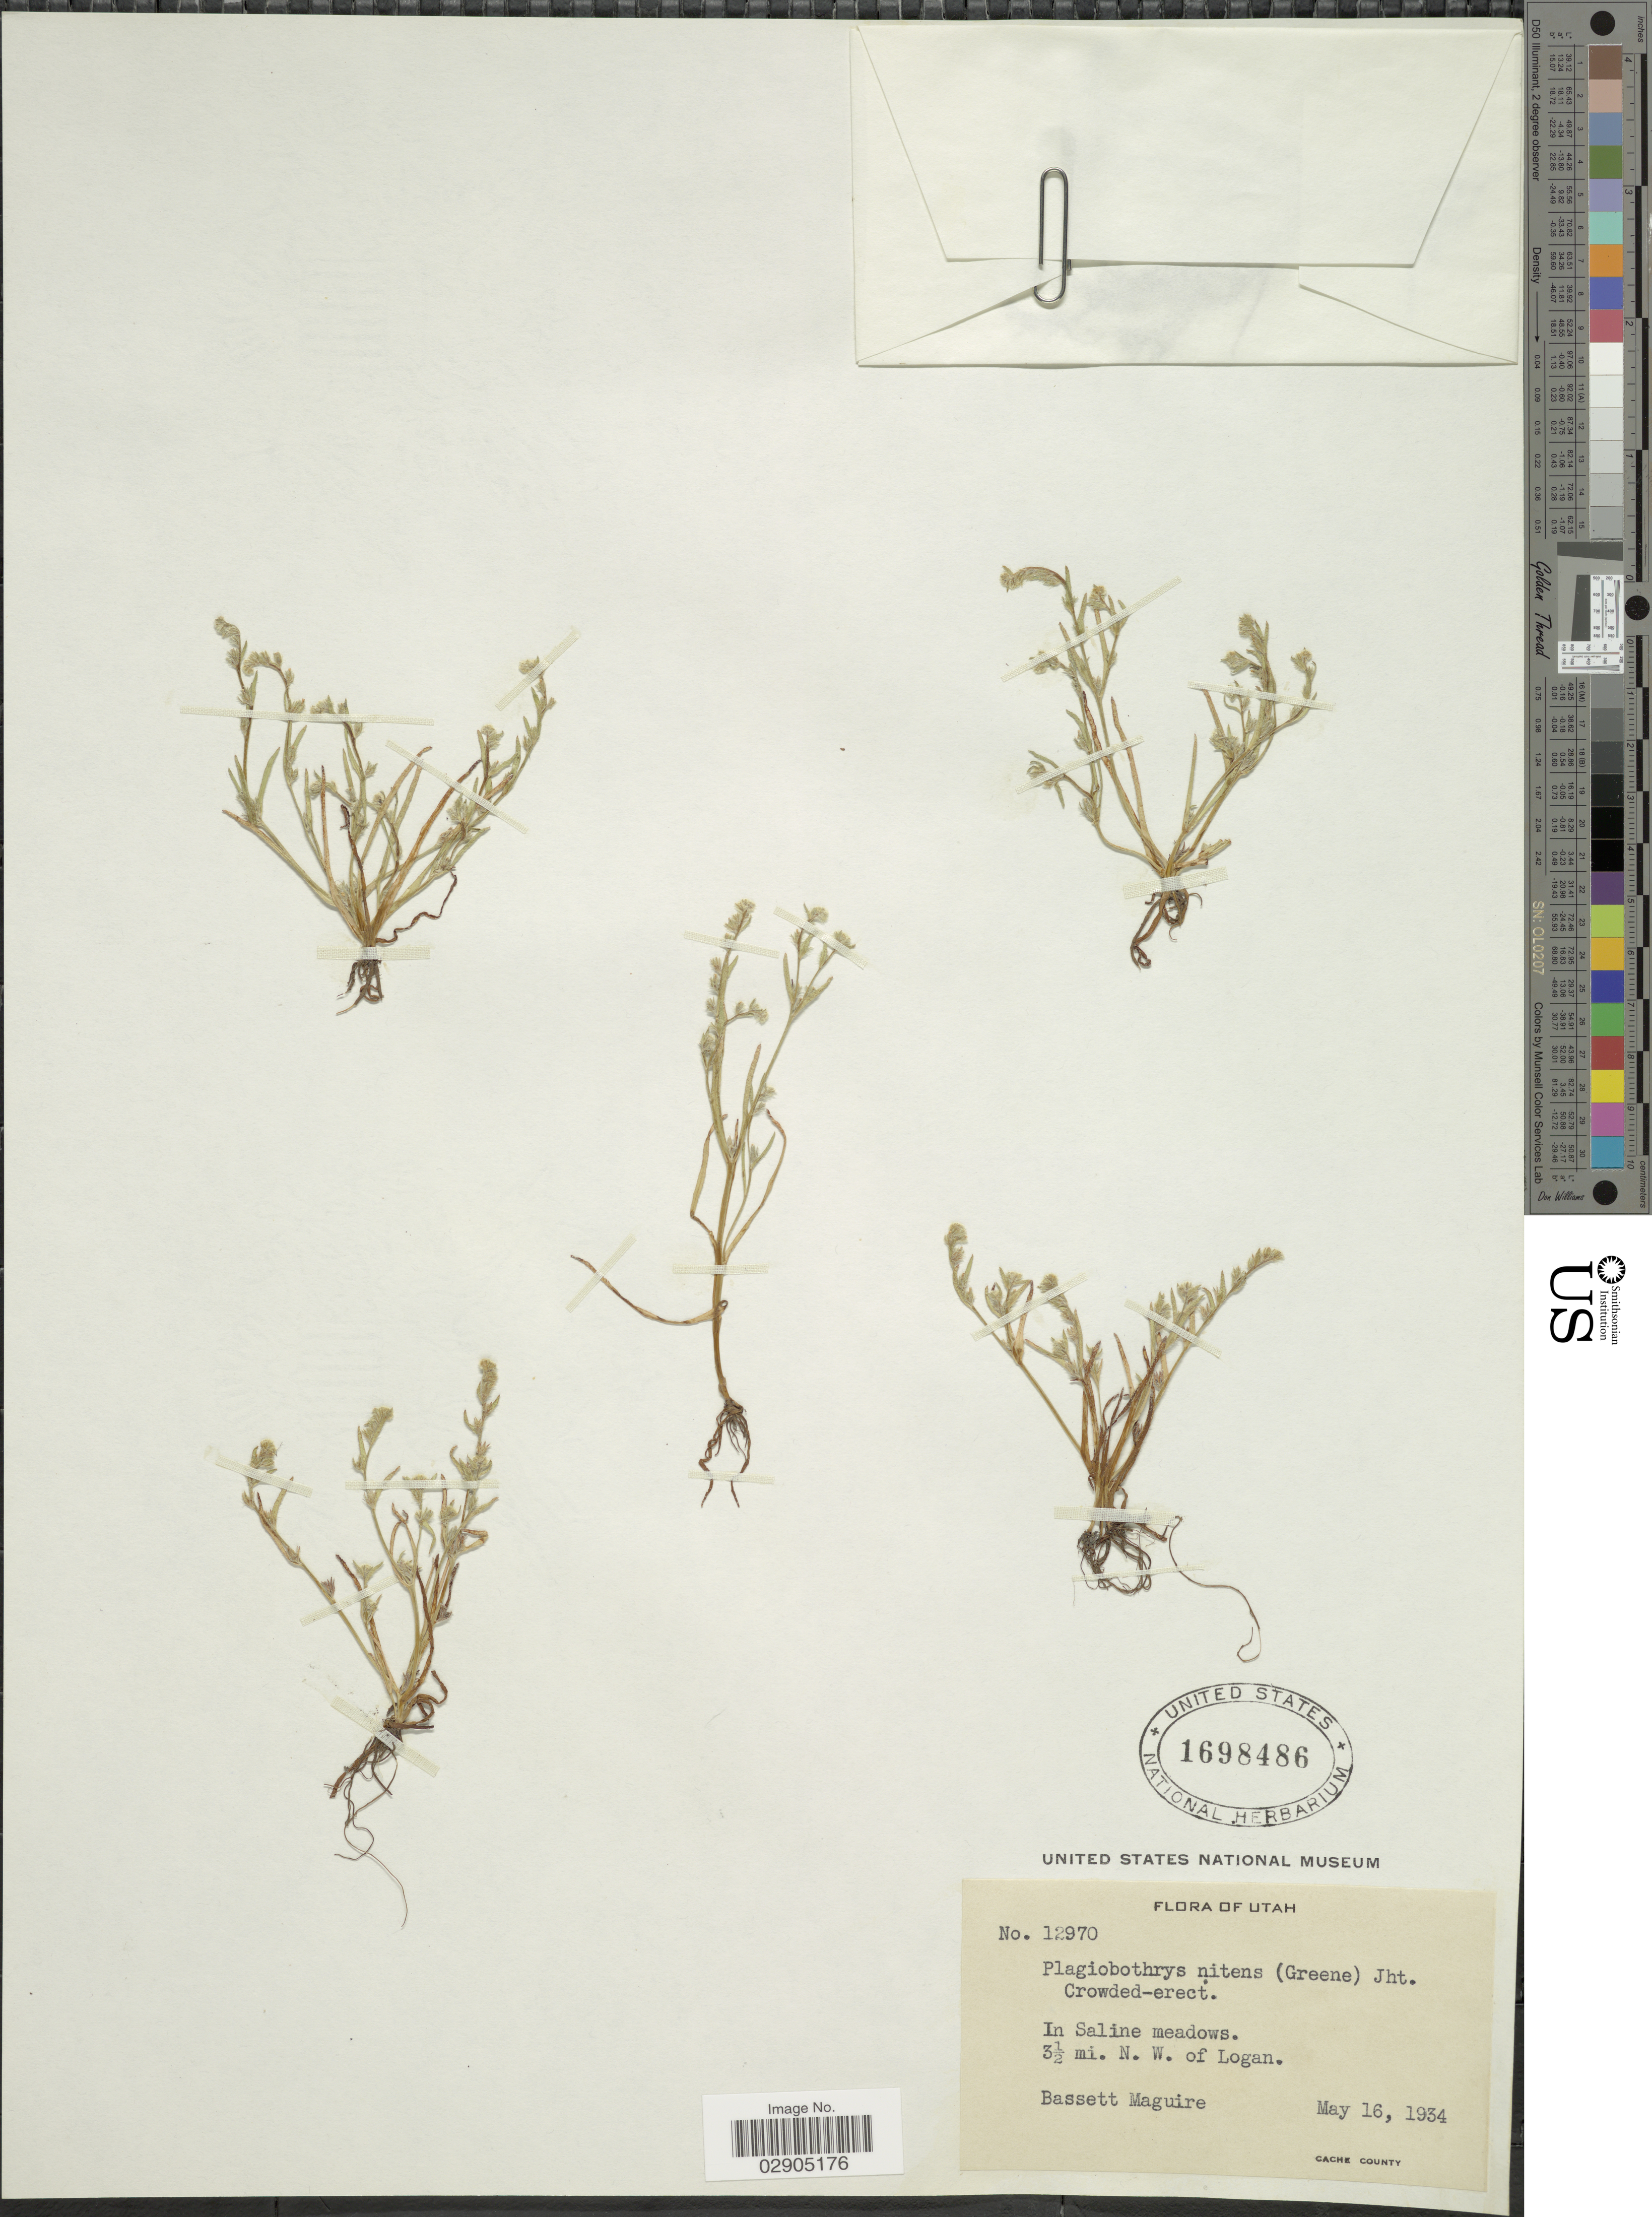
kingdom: Plantae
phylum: Tracheophyta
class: Magnoliopsida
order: Boraginales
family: Boraginaceae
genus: Allocarya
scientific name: Allocarya nitens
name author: Greene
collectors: B. Maguire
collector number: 12970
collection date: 1934-05-16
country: United States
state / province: Utah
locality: In Saline meadows. 3½ mi. N.W. of Logan.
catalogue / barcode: US 1698486